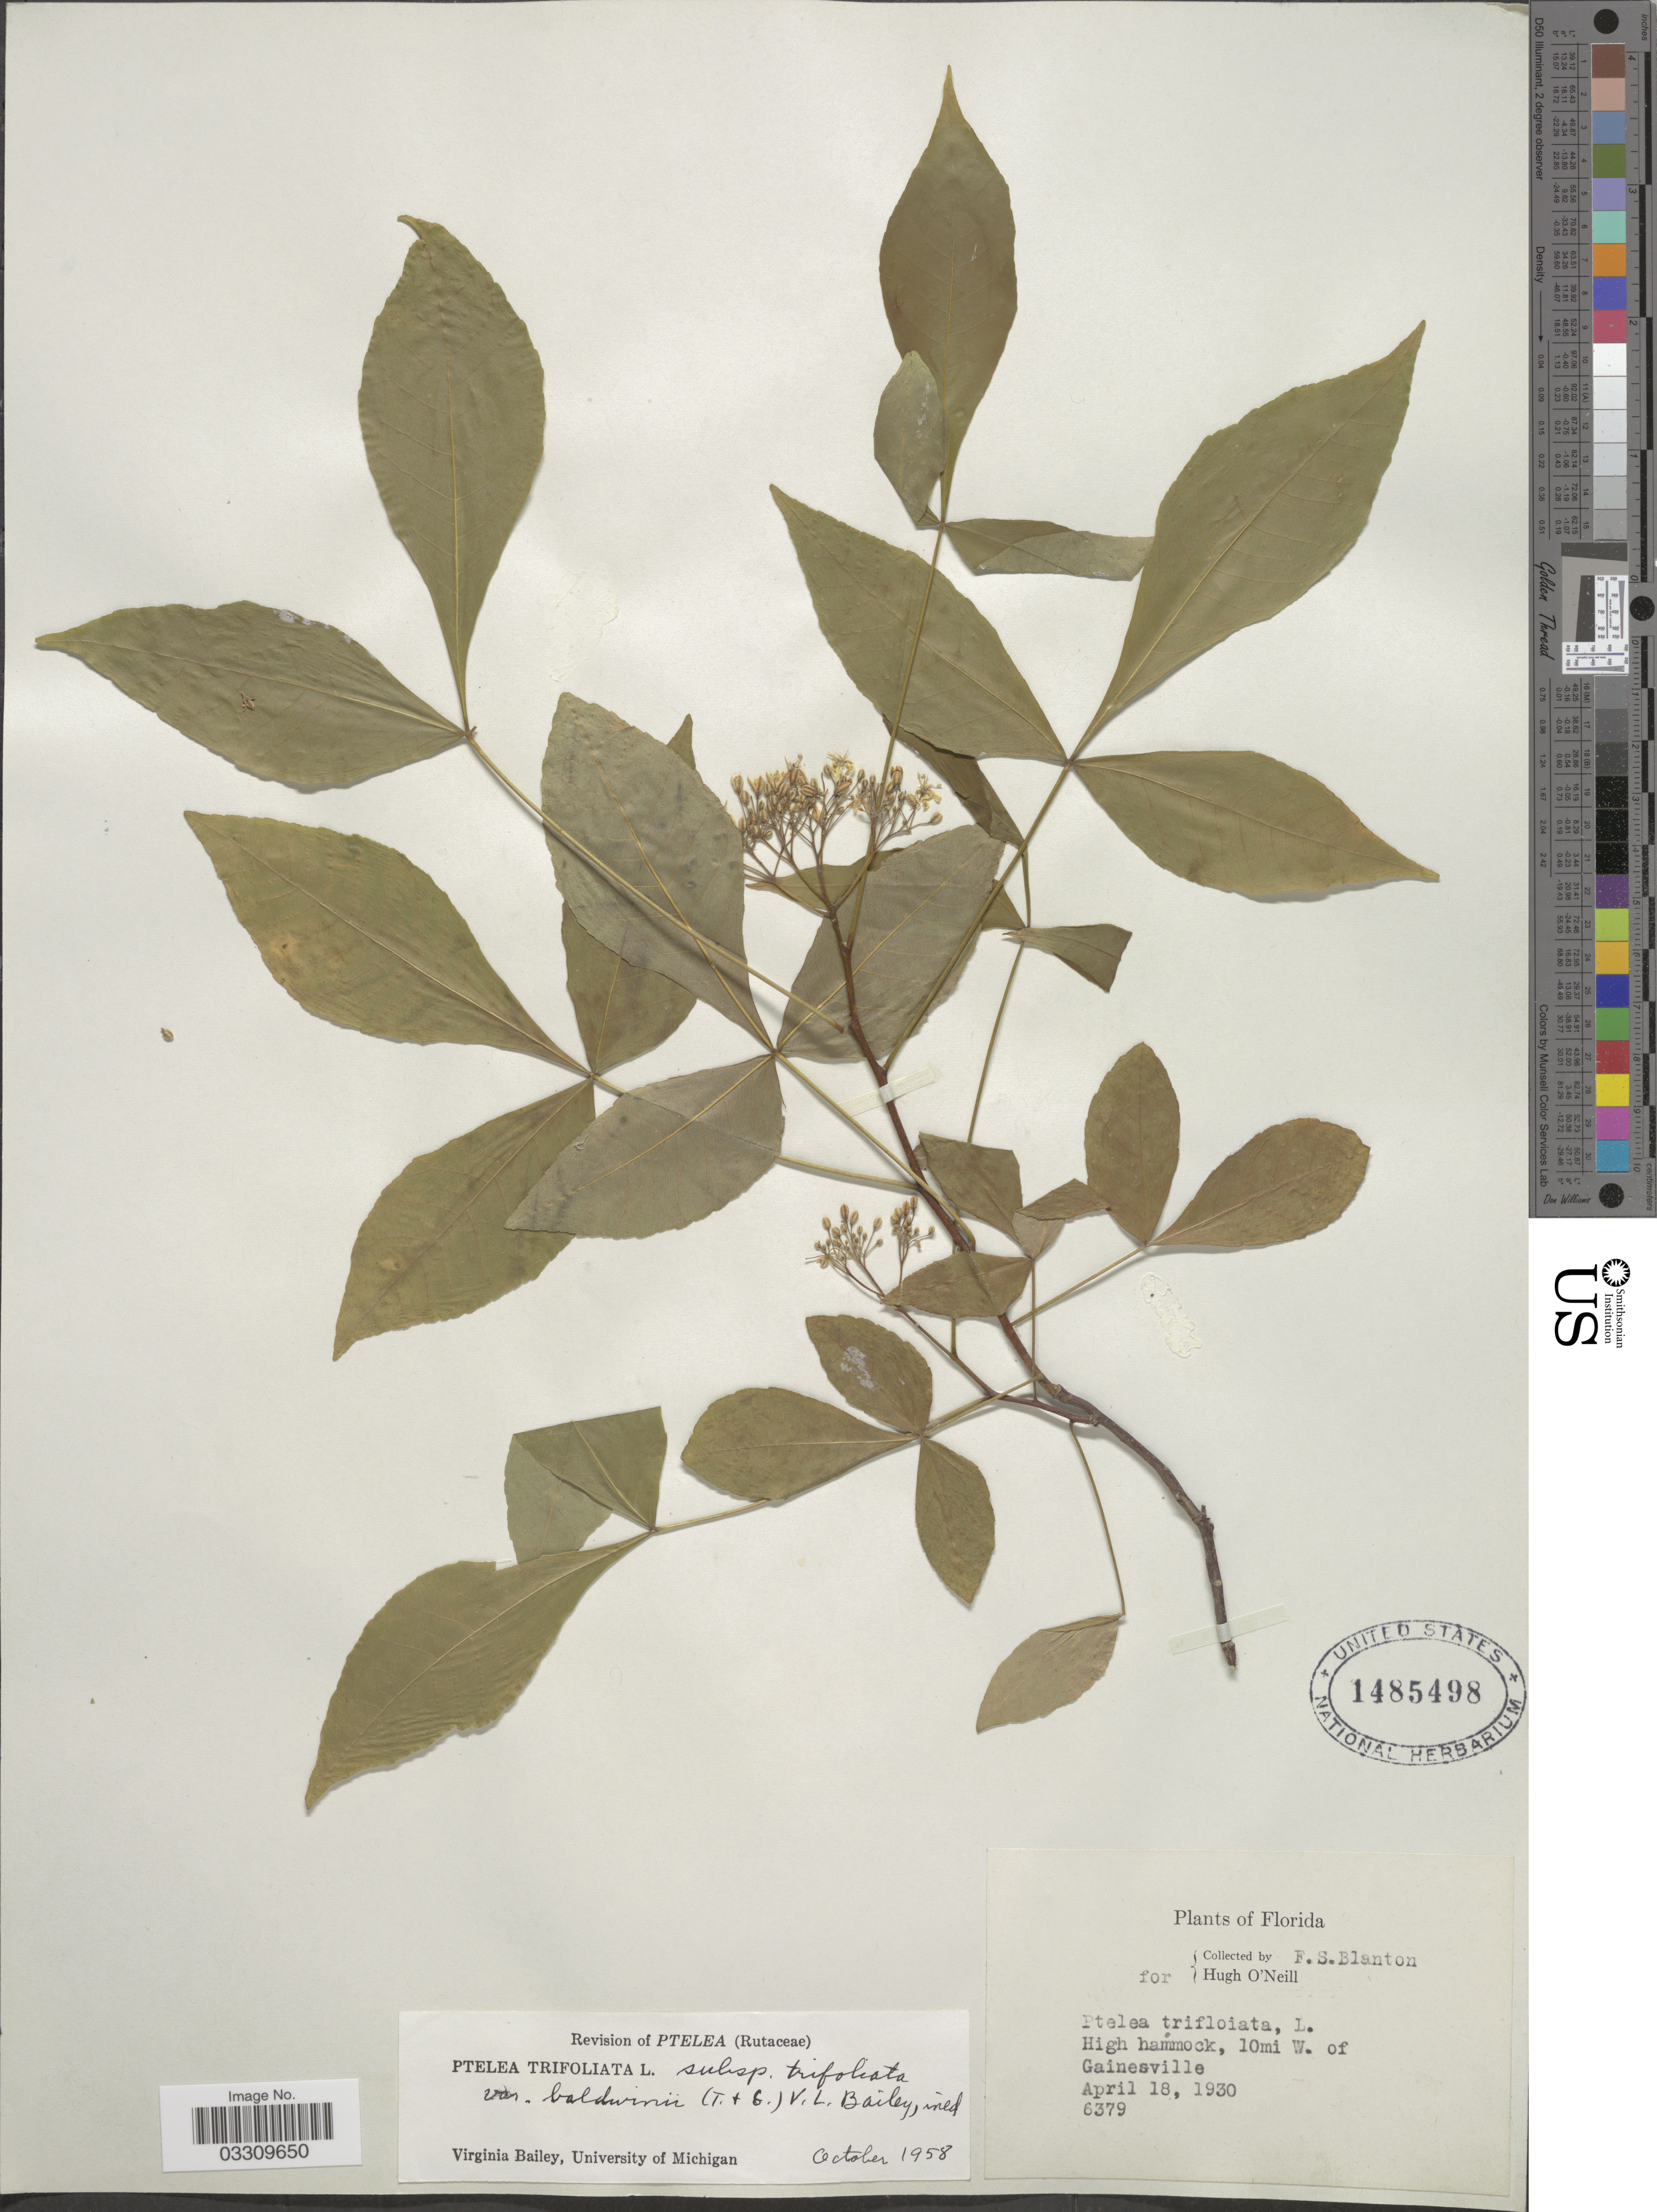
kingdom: Plantae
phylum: Tracheophyta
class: Magnoliopsida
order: Sapindales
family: Rutaceae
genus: Ptelea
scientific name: Ptelea trifoliata var. baldwinii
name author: (Torr. & A. Gray) D.B. Ward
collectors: F. S. Blanton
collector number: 6379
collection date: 1930-04-18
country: United States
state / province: Florida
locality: High hammock, 10mi W. of Gainesville.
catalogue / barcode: US 1485498